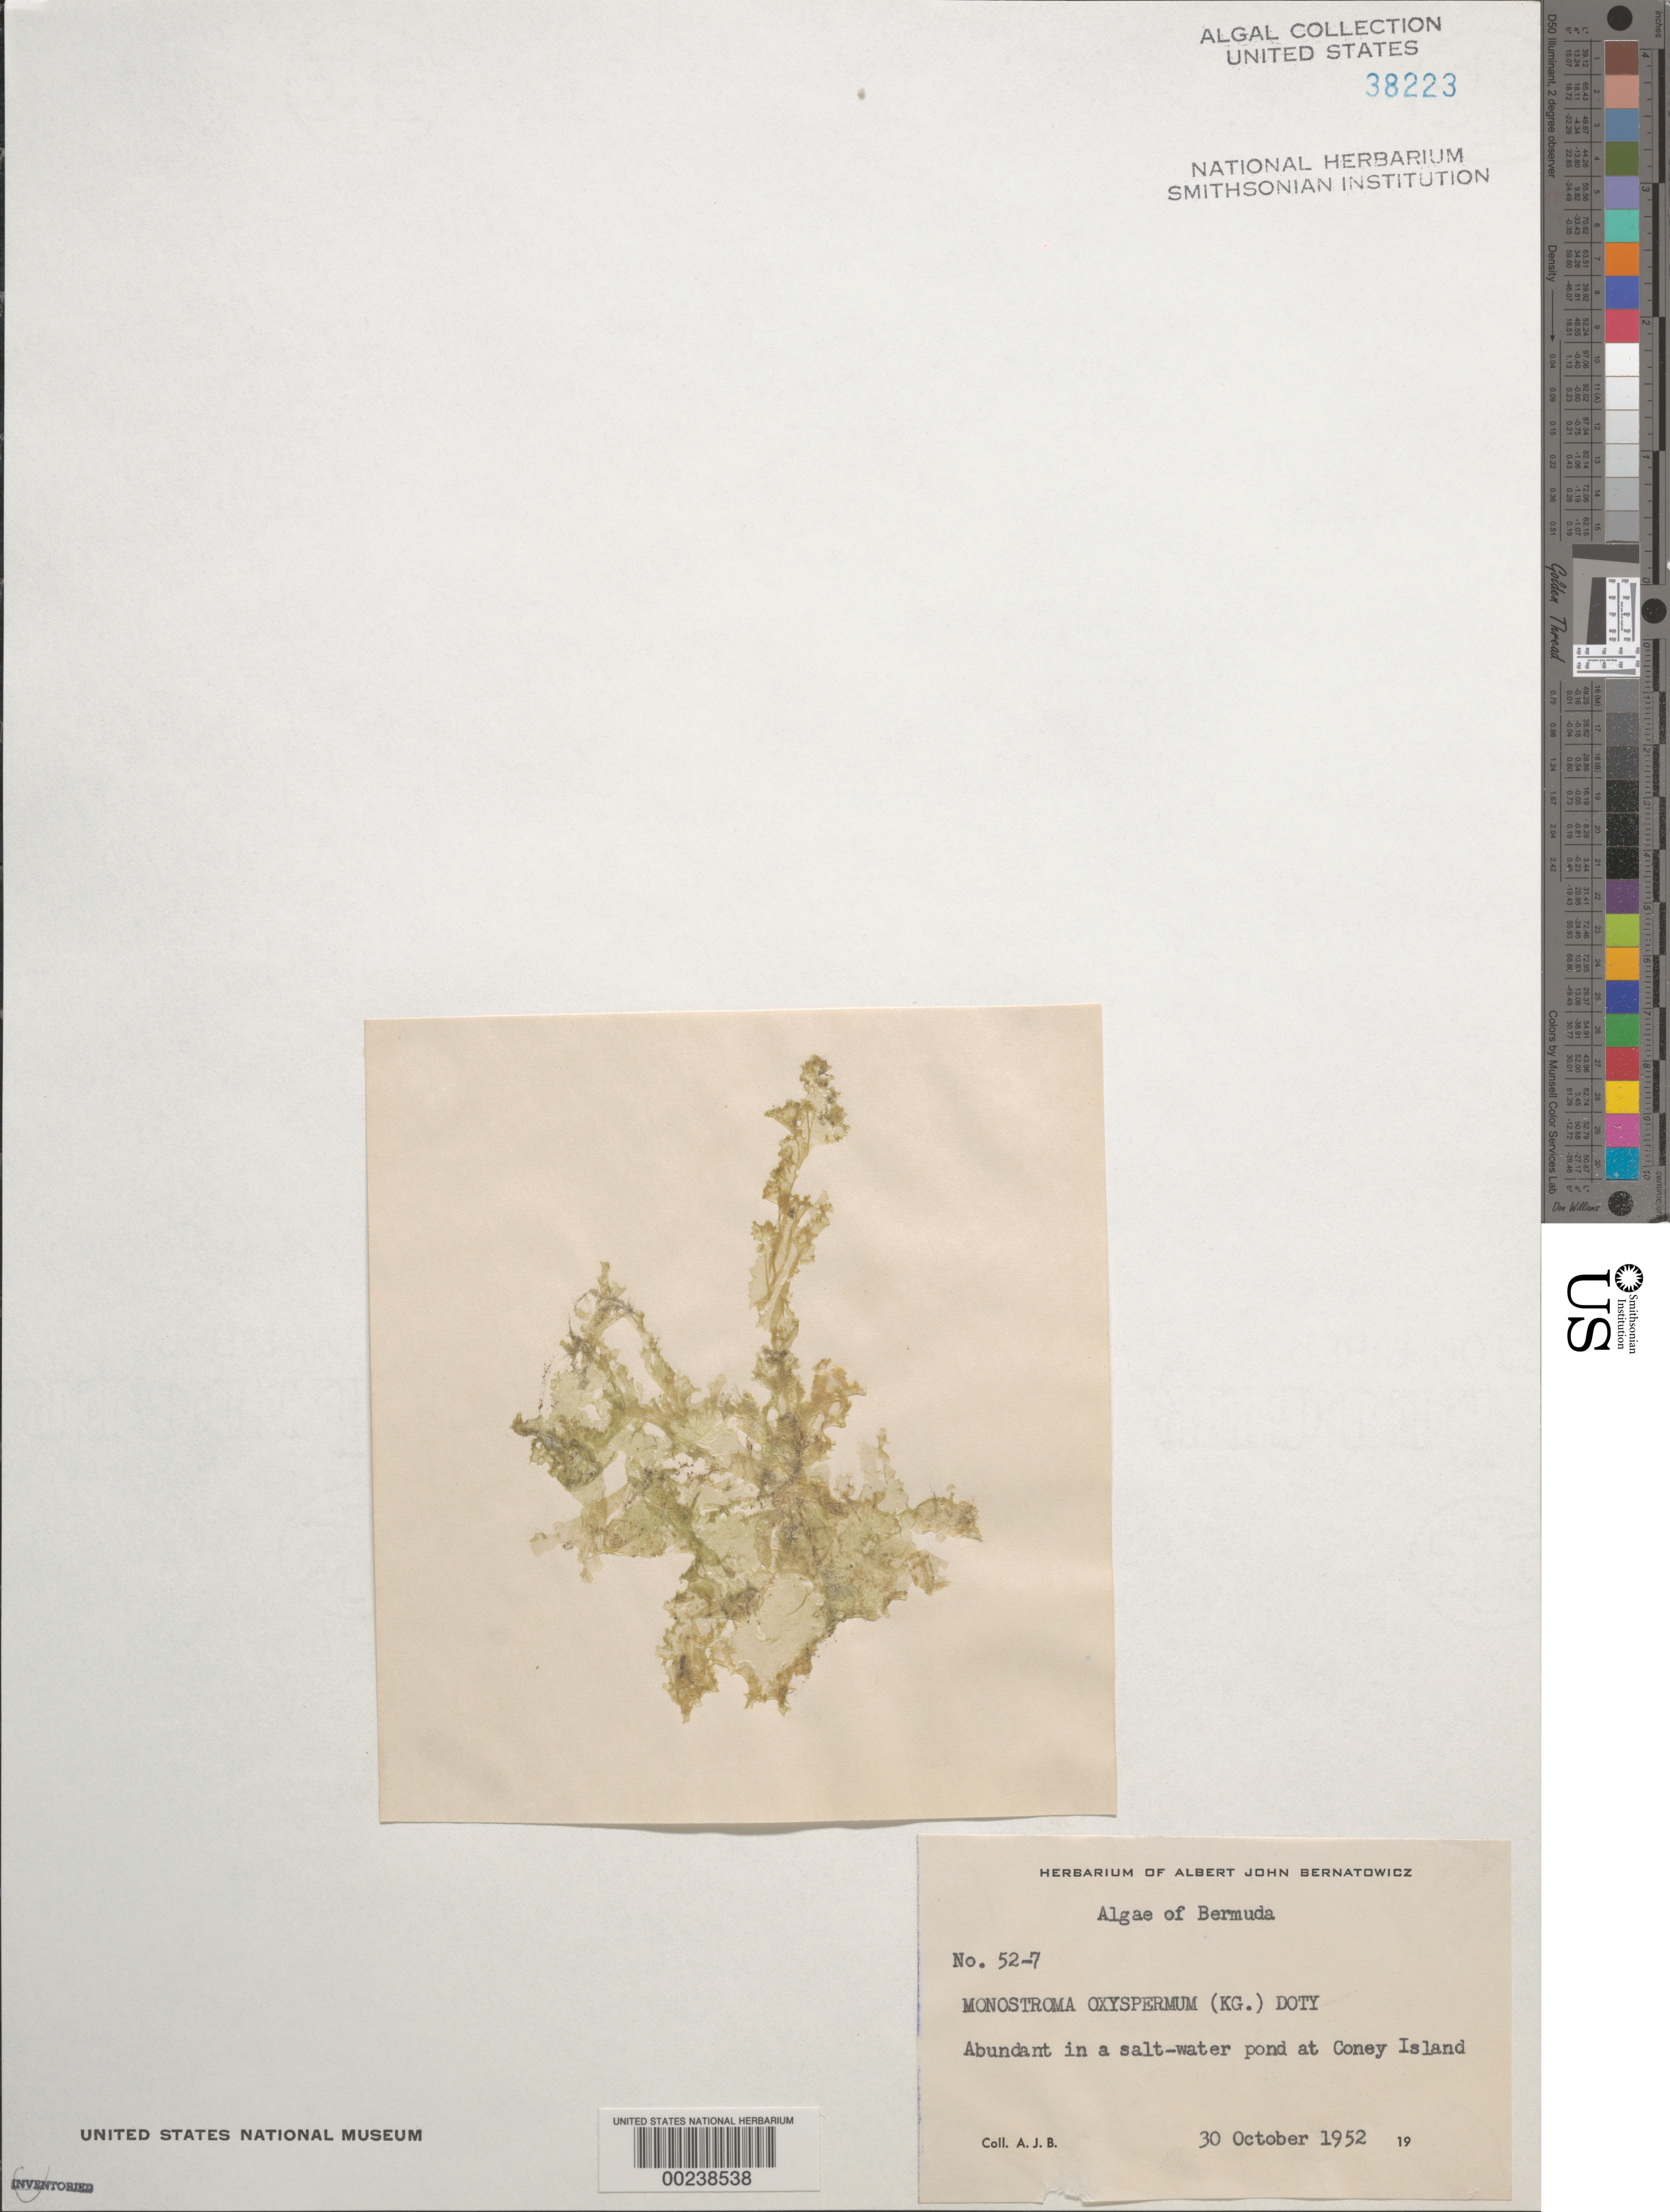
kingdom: Plantae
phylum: Chlorophyta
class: Ulvophyceae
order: Ulvales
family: Gayraliaceae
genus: Gayralia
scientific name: Gayralia oxysperma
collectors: A. Bernatowicz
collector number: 52-7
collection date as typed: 30 Oct 1952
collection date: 1952-10-30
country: Bermuda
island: Bermuda Island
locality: Coney Island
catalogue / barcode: US 38223